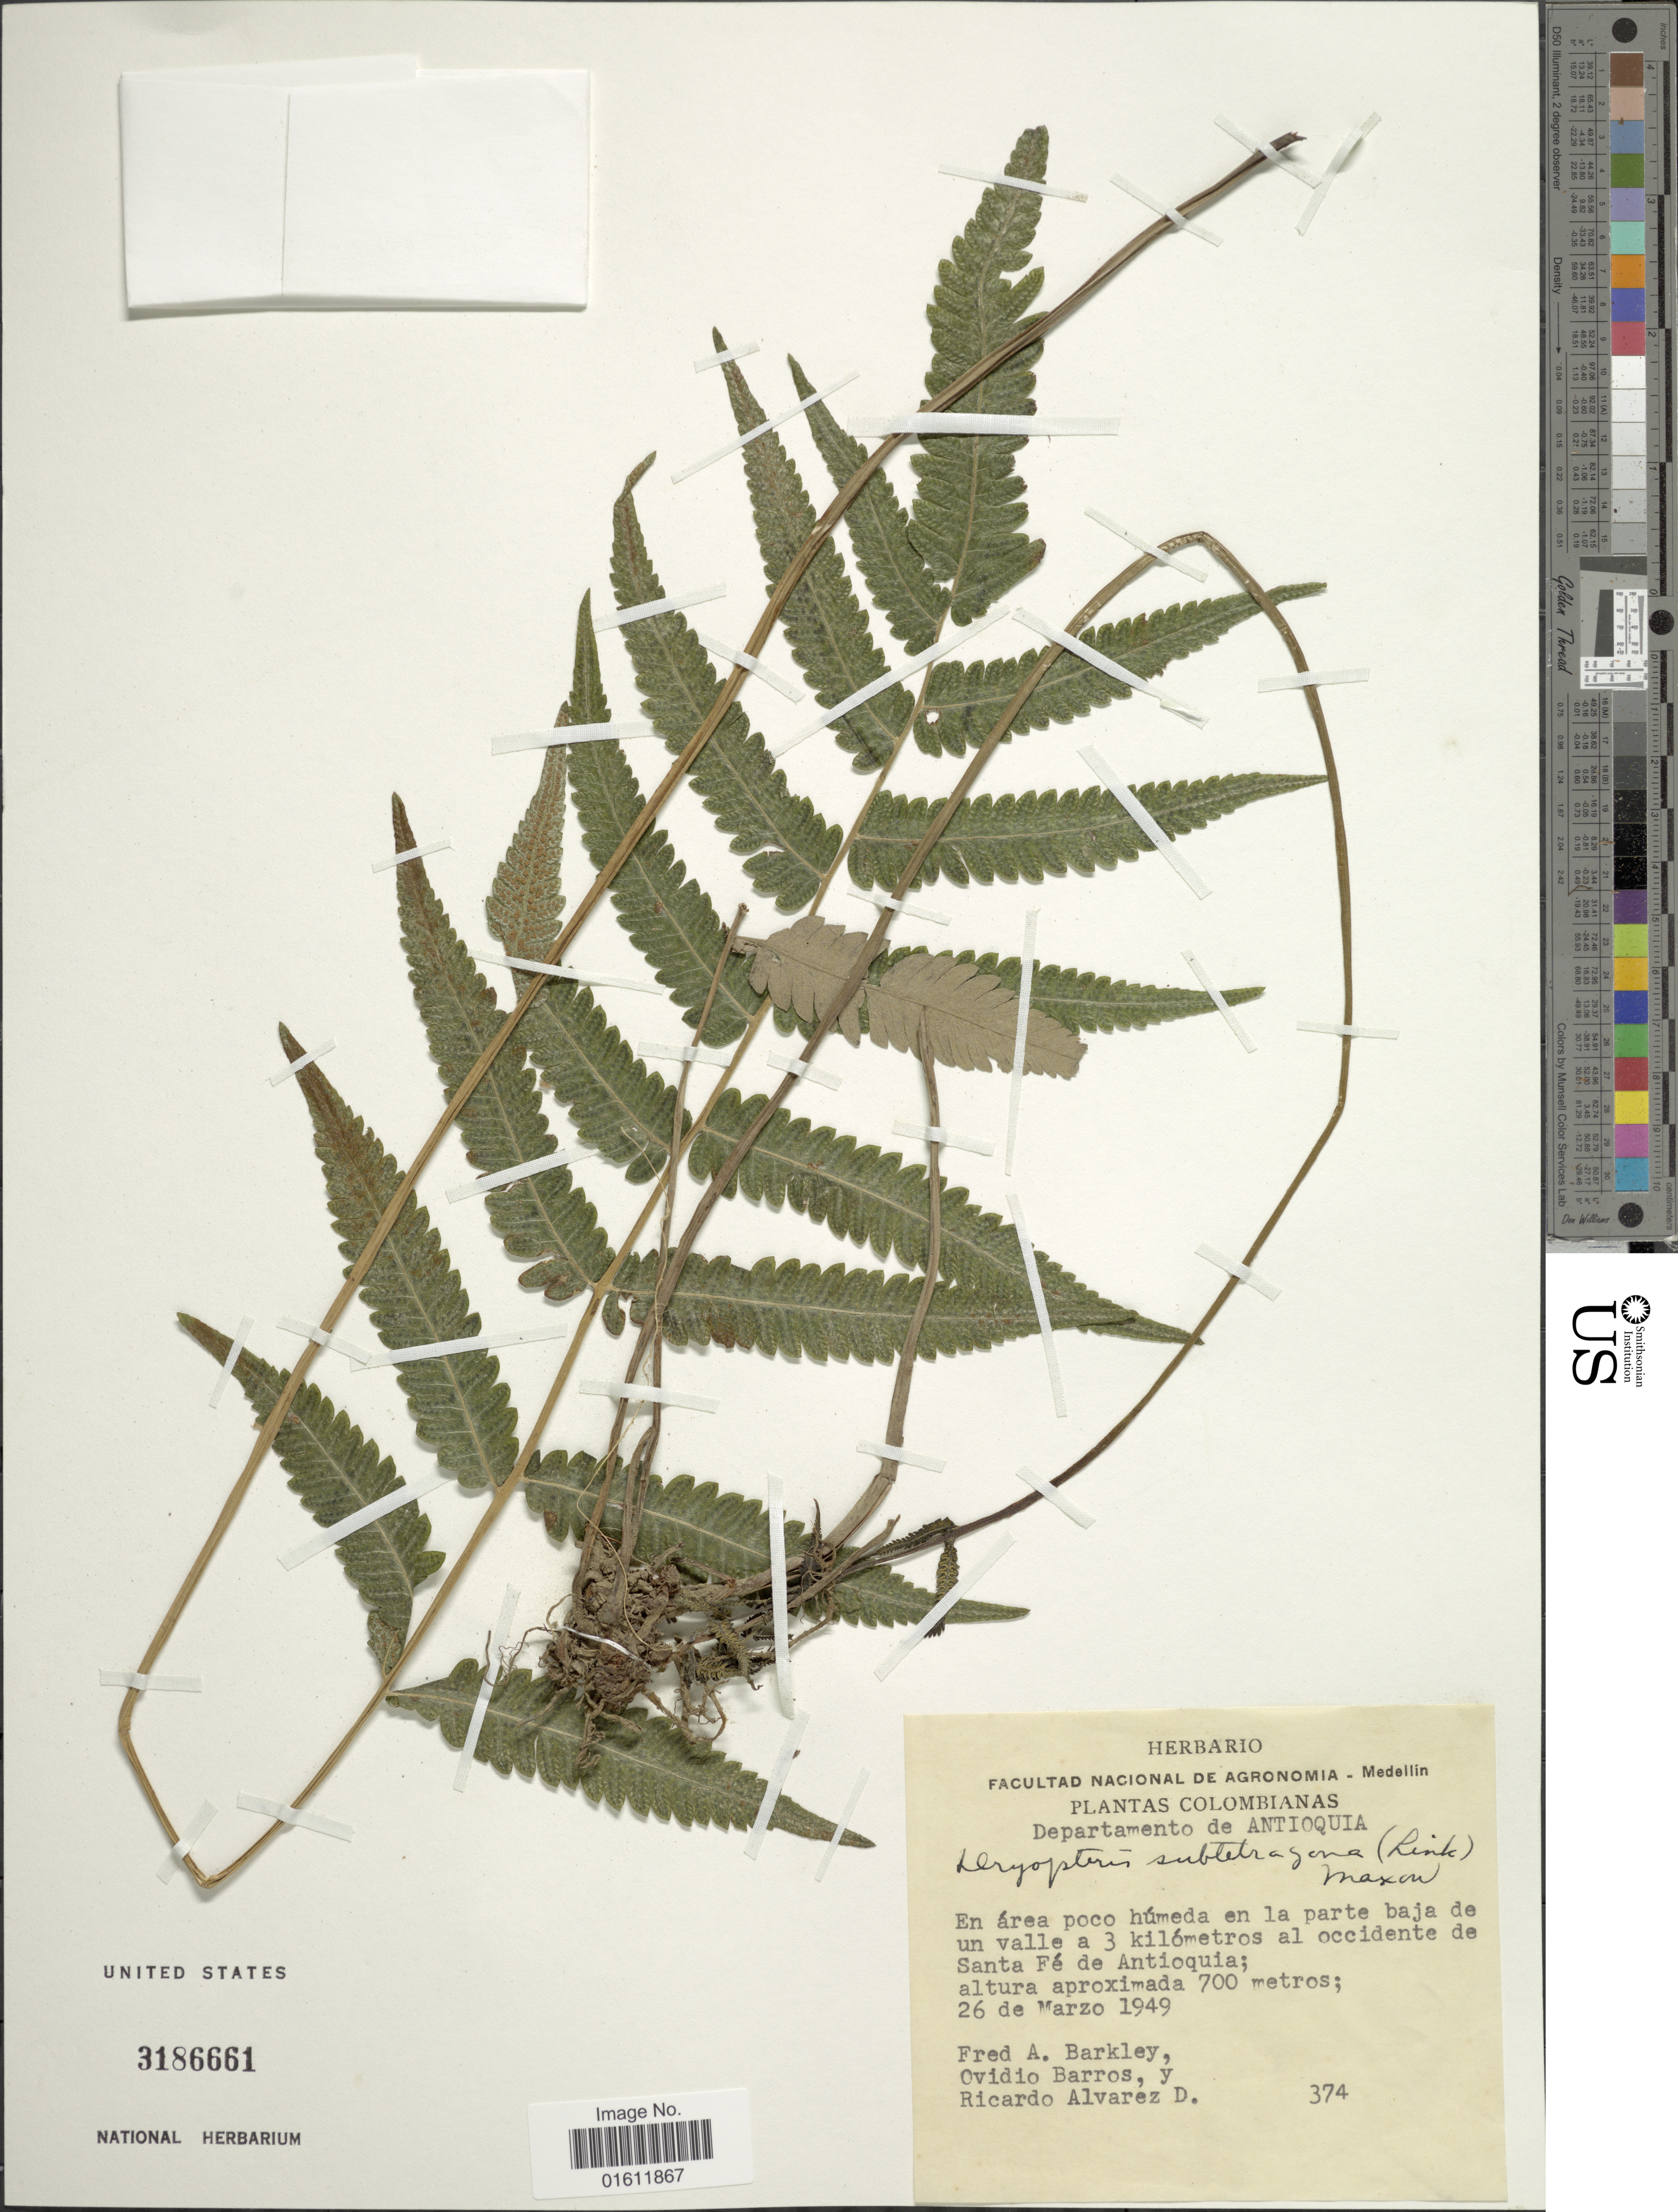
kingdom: Plantae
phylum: Tracheophyta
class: Polypodiopsida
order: Polypodiales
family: Thelypteridaceae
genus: Goniopteris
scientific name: Goniopteris tetragona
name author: (C. Presl) Sw.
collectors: F. A. Barkley, O. Barros & R. Alvarez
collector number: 374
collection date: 1949-03-26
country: Colombia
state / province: Antioquia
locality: En area poco humeda en la parte baja de un valle a 3 kilometros al occidente de Santa Fé de Antioquia.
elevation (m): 700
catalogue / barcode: US 3186661